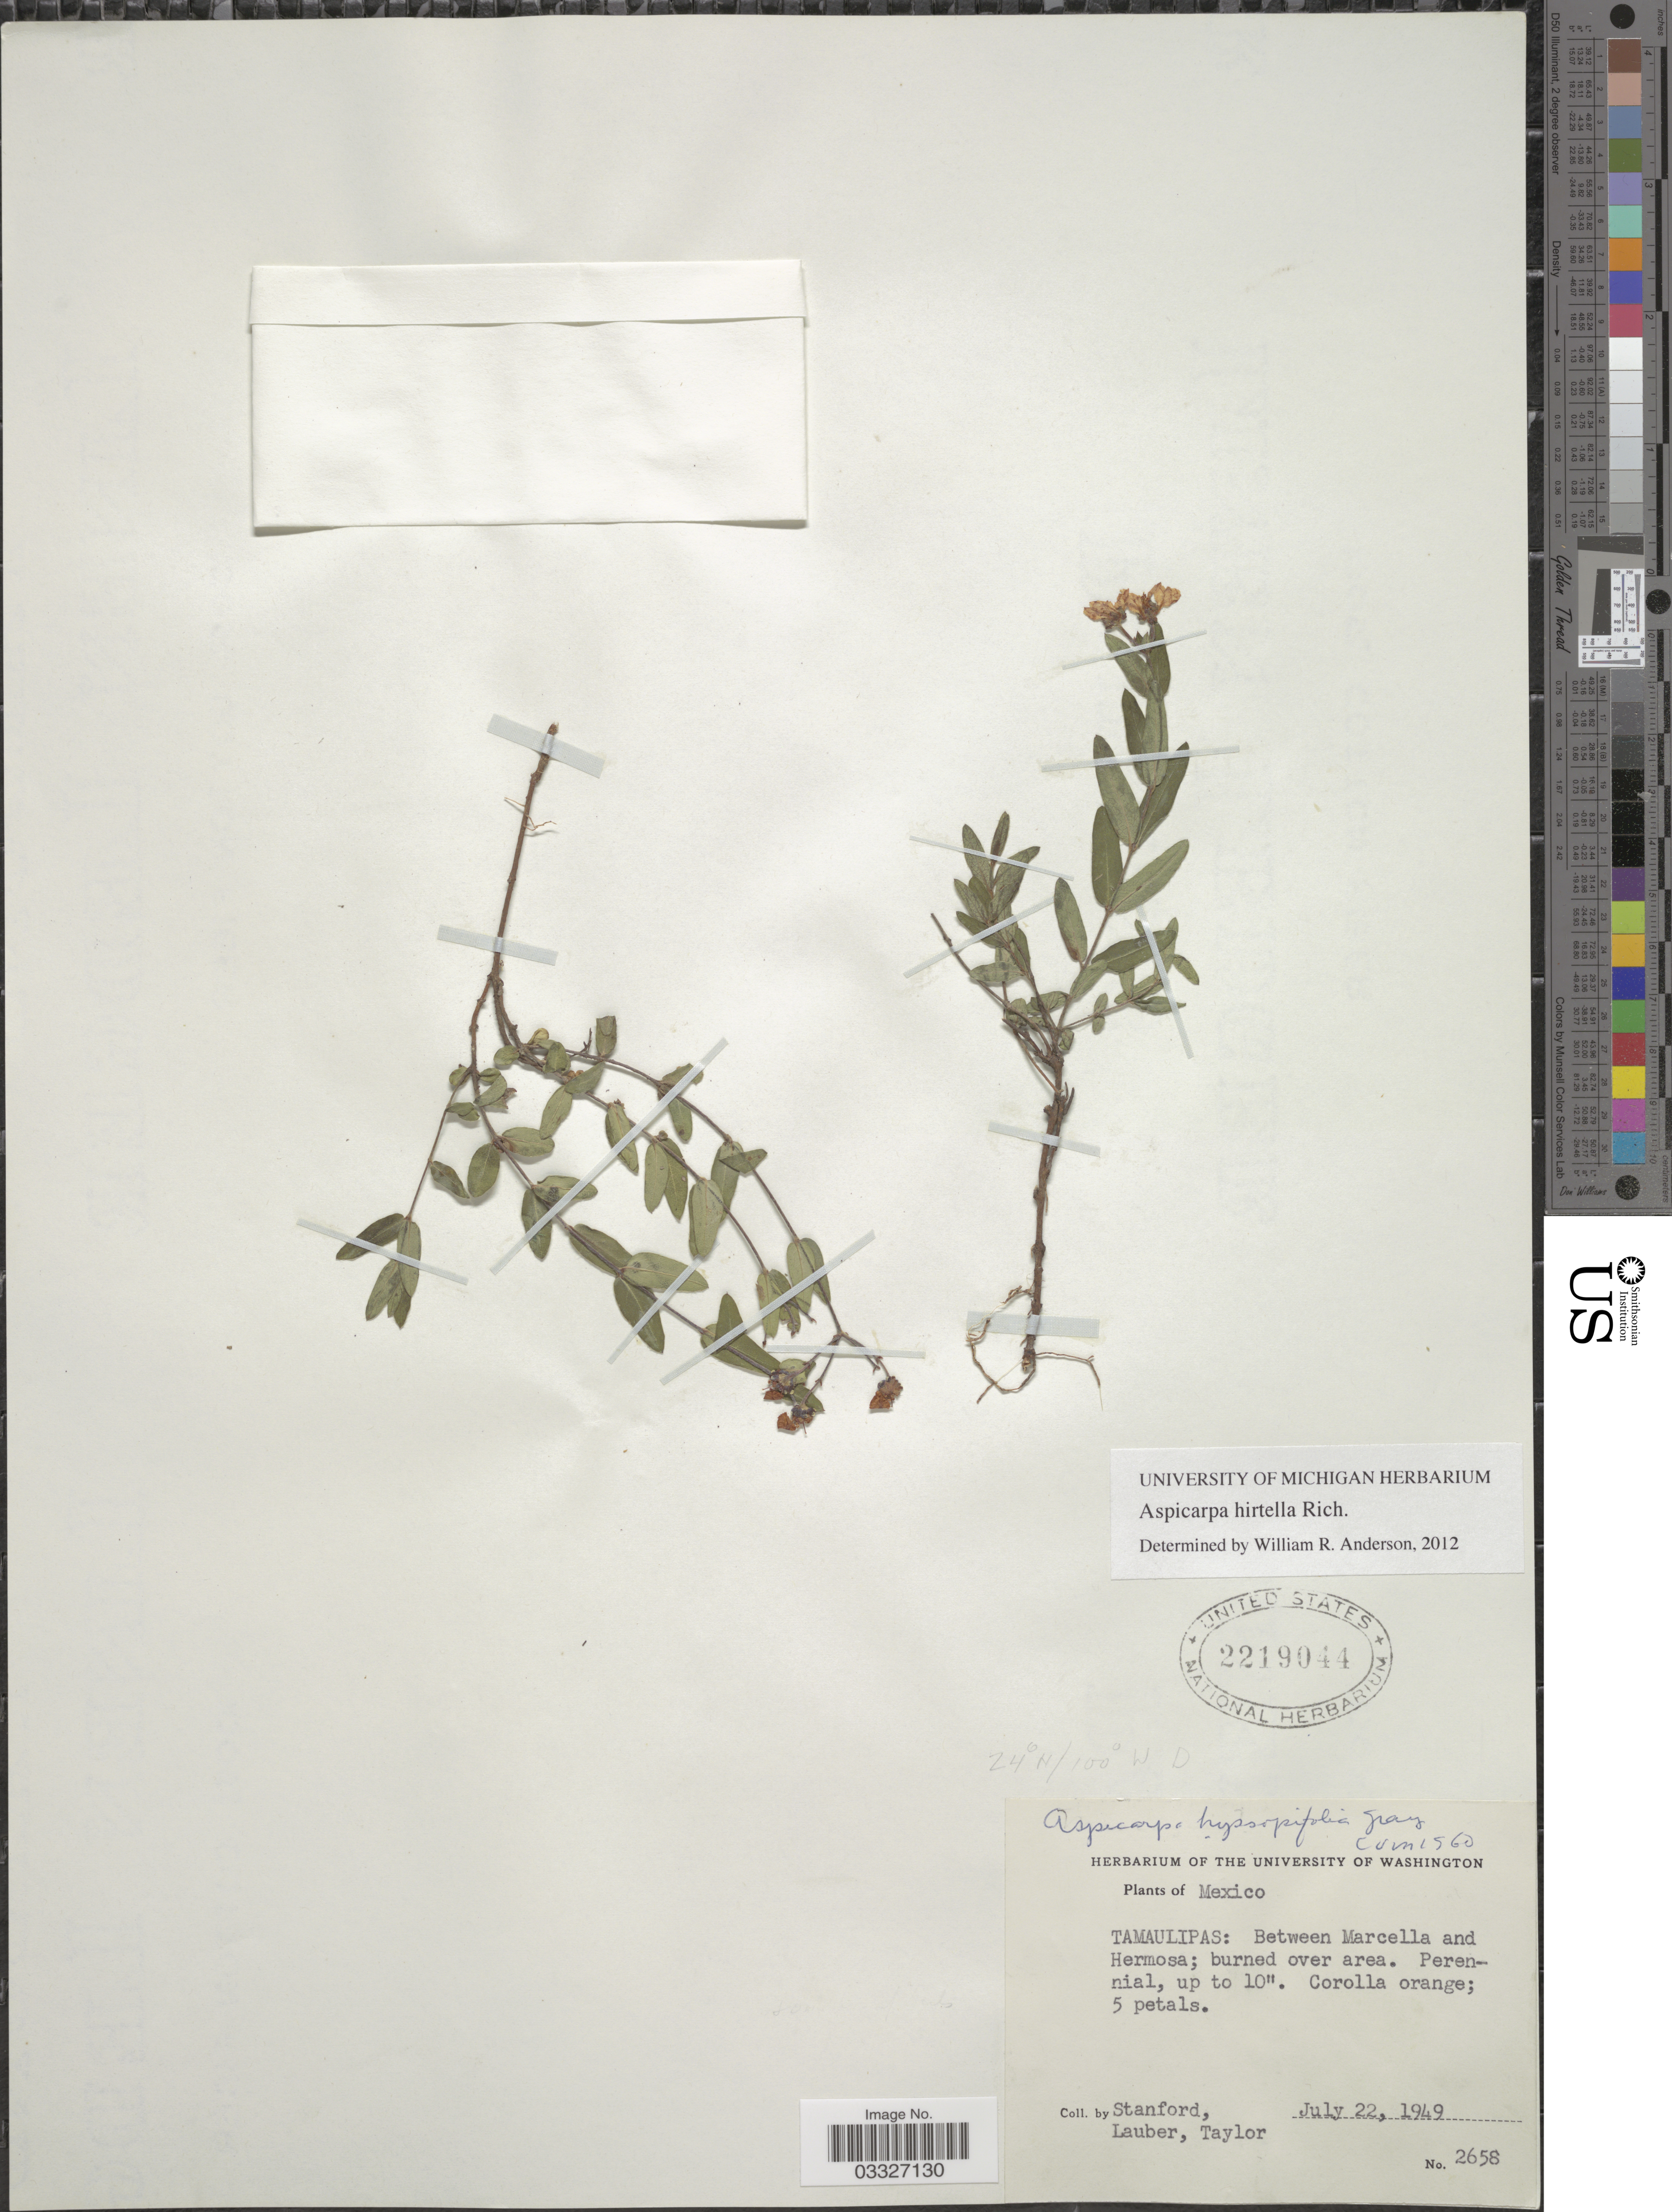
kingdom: Plantae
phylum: Tracheophyta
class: Magnoliopsida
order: Malpighiales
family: Malpighiaceae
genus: Aspicarpa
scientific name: Aspicarpa hirtella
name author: Rich.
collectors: -. Stanford, Lauber, -- & -- Taylor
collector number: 2658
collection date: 1949-07-22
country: Mexico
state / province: Tamaulipas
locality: Between Marcella and Hermosa.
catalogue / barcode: US 2219044